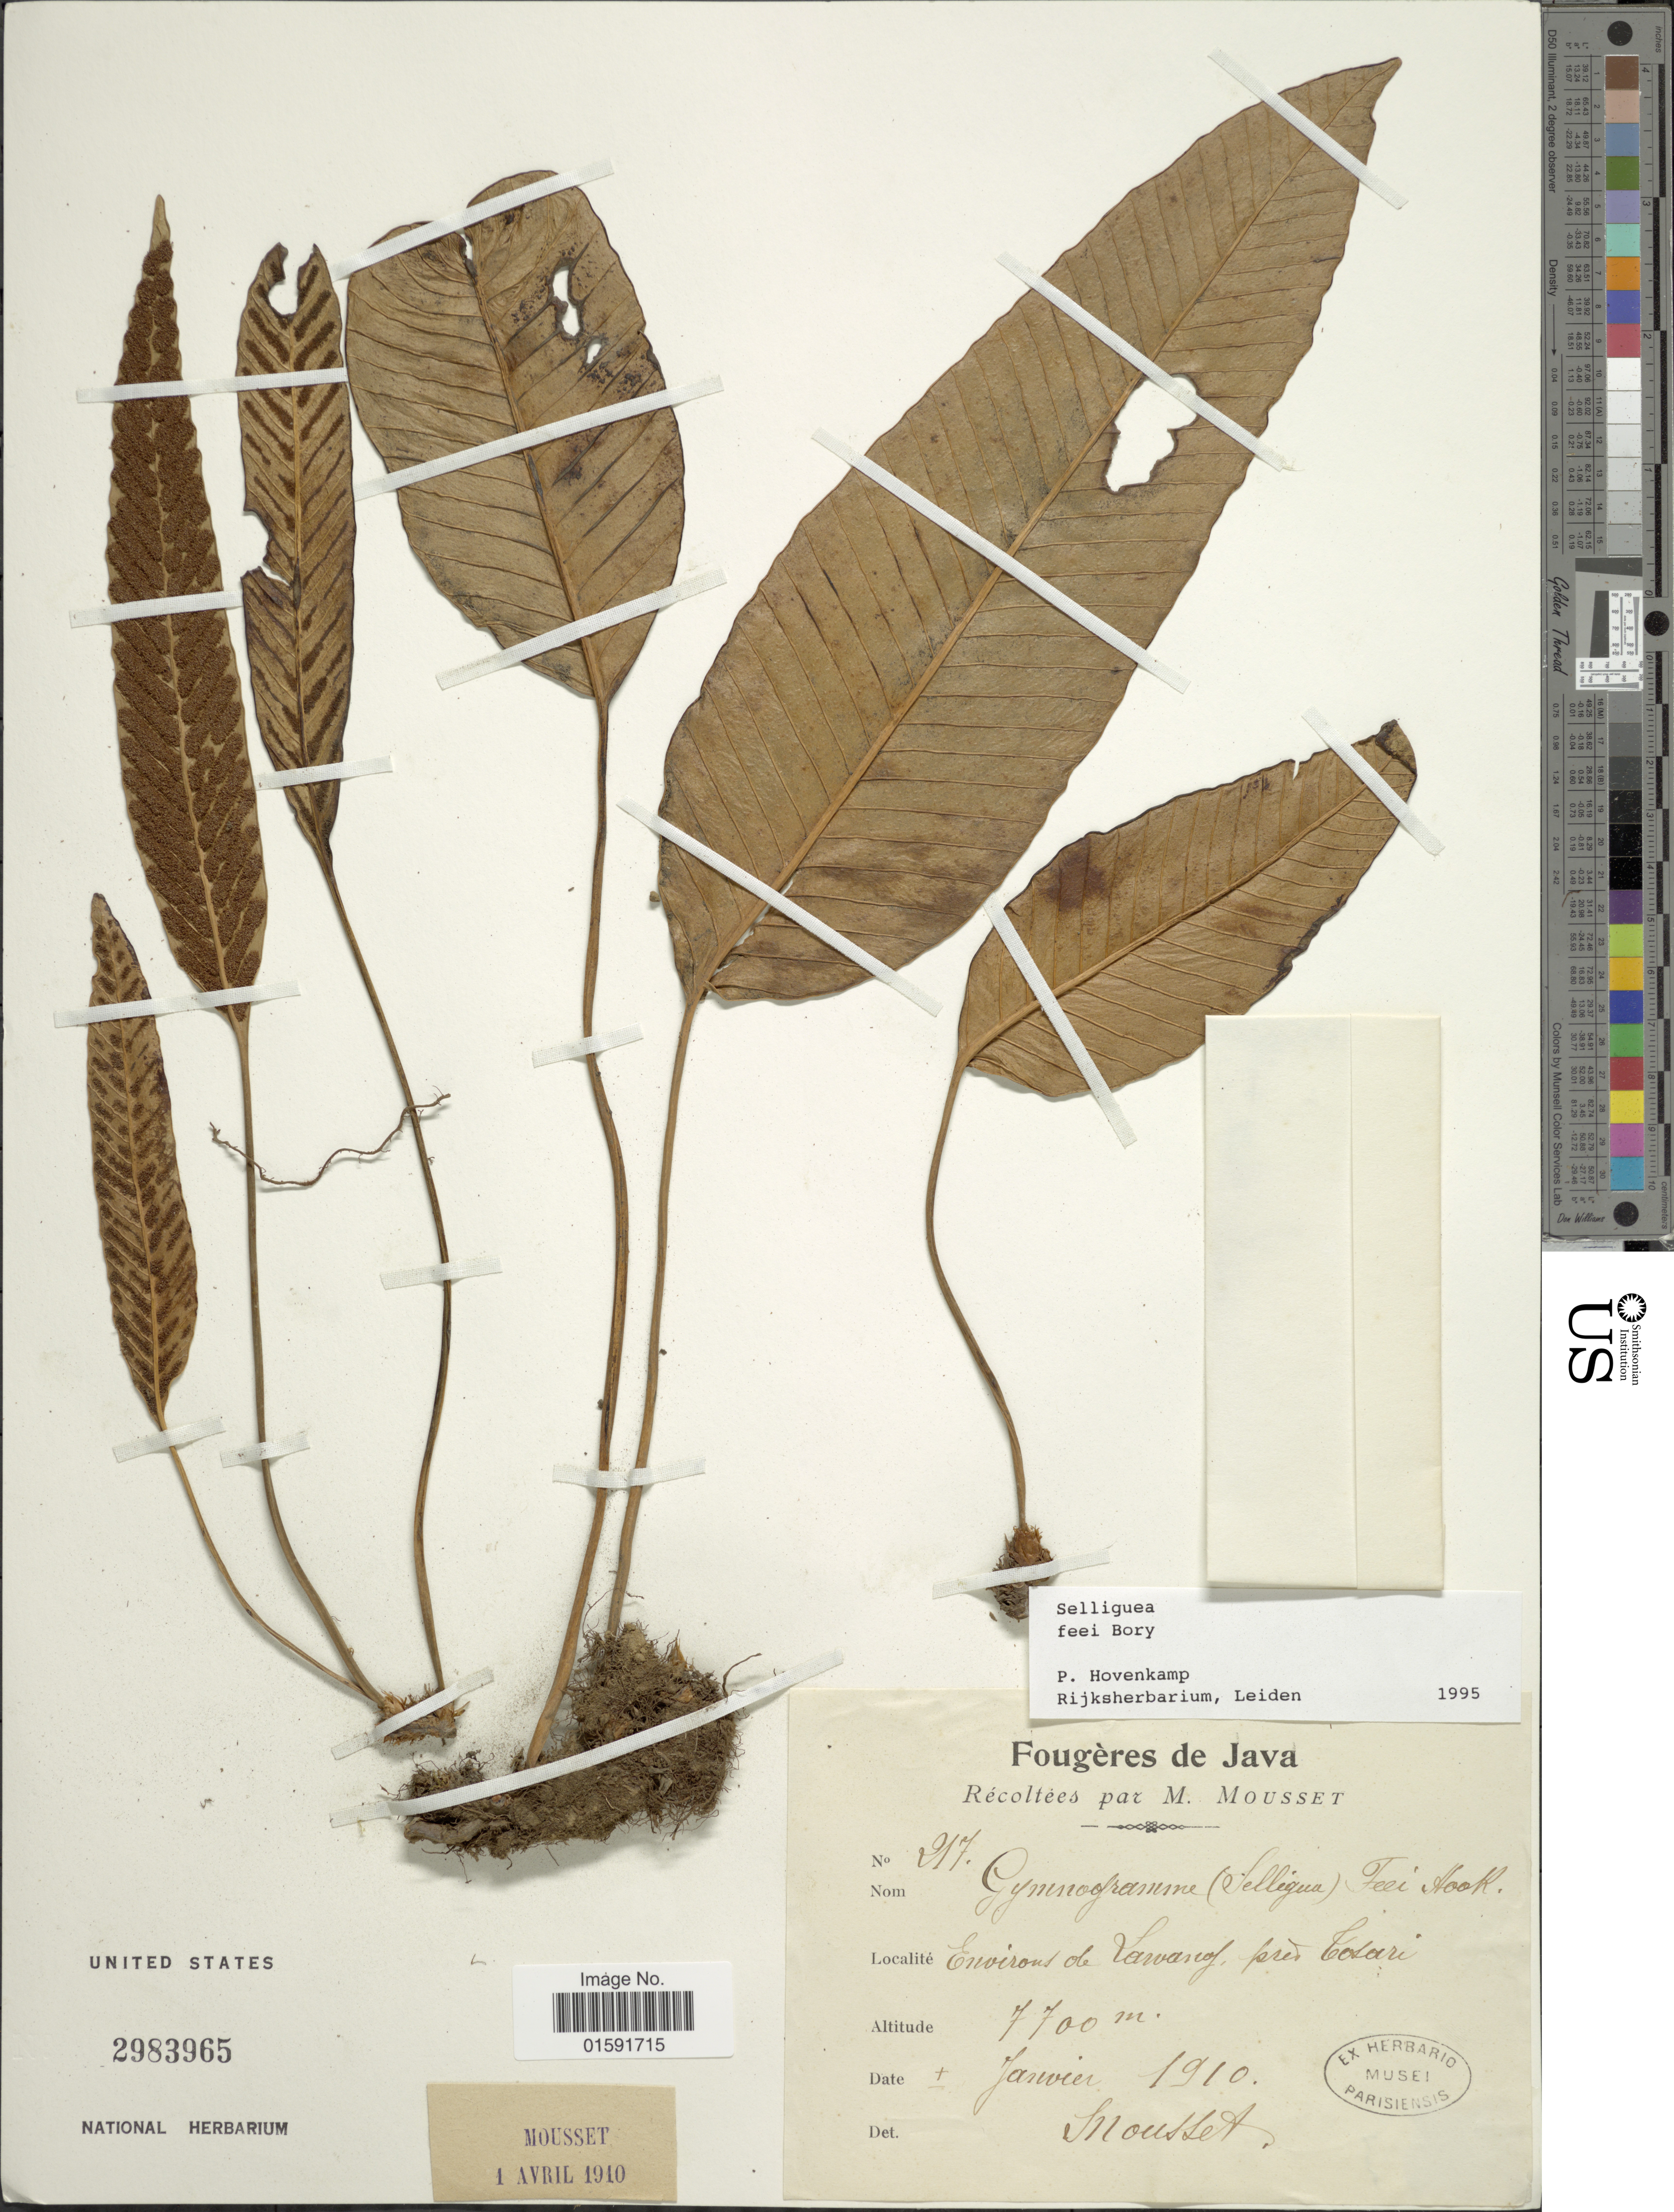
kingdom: Plantae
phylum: Tracheophyta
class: Polypodiopsida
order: Polypodiales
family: Polypodiaceae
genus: Selliguea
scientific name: Selliguea feei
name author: Bory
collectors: M. Mousset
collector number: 217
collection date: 1910-01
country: Indonesia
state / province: Java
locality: Environs de Lawang pres Colori [interpreted]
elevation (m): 7700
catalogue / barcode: US 2983965